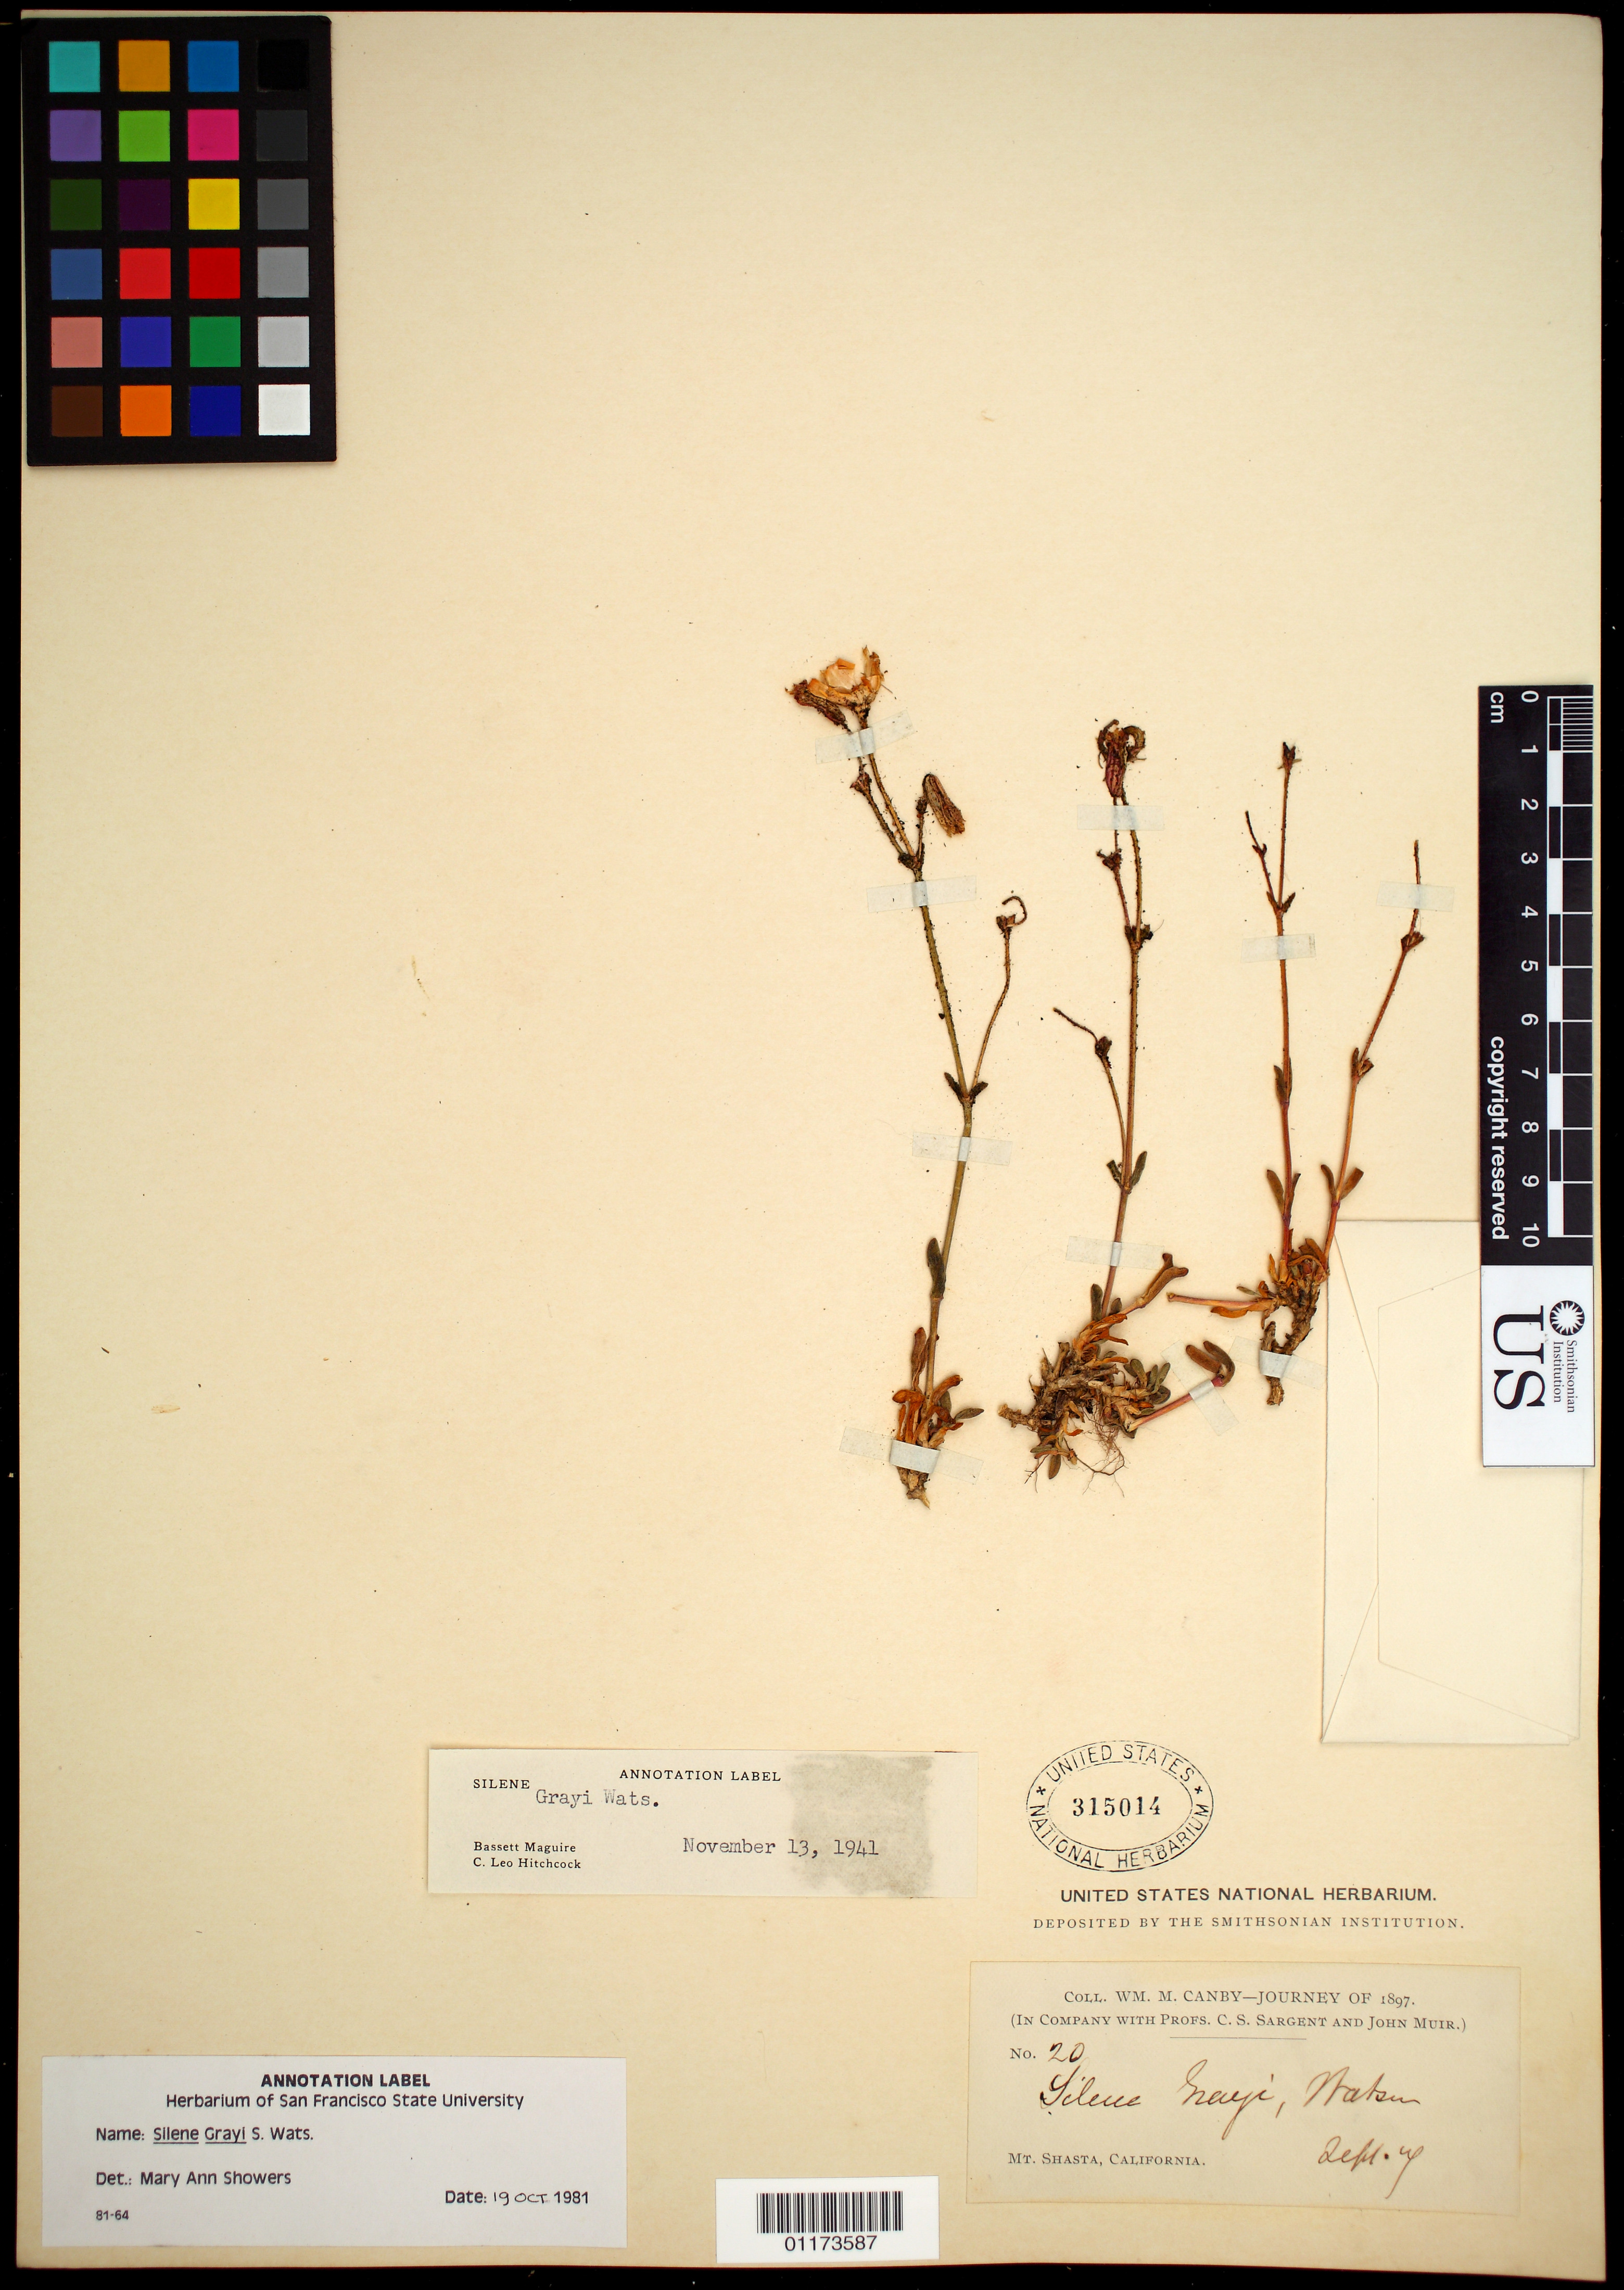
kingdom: Plantae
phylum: Tracheophyta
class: Magnoliopsida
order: Caryophyllales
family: Caryophyllaceae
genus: Silene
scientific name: Silene grayi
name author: S. Watson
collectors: W. M. Canby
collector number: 20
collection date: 1897-09-07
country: United States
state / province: California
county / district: Siskiyou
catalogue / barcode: US 315014